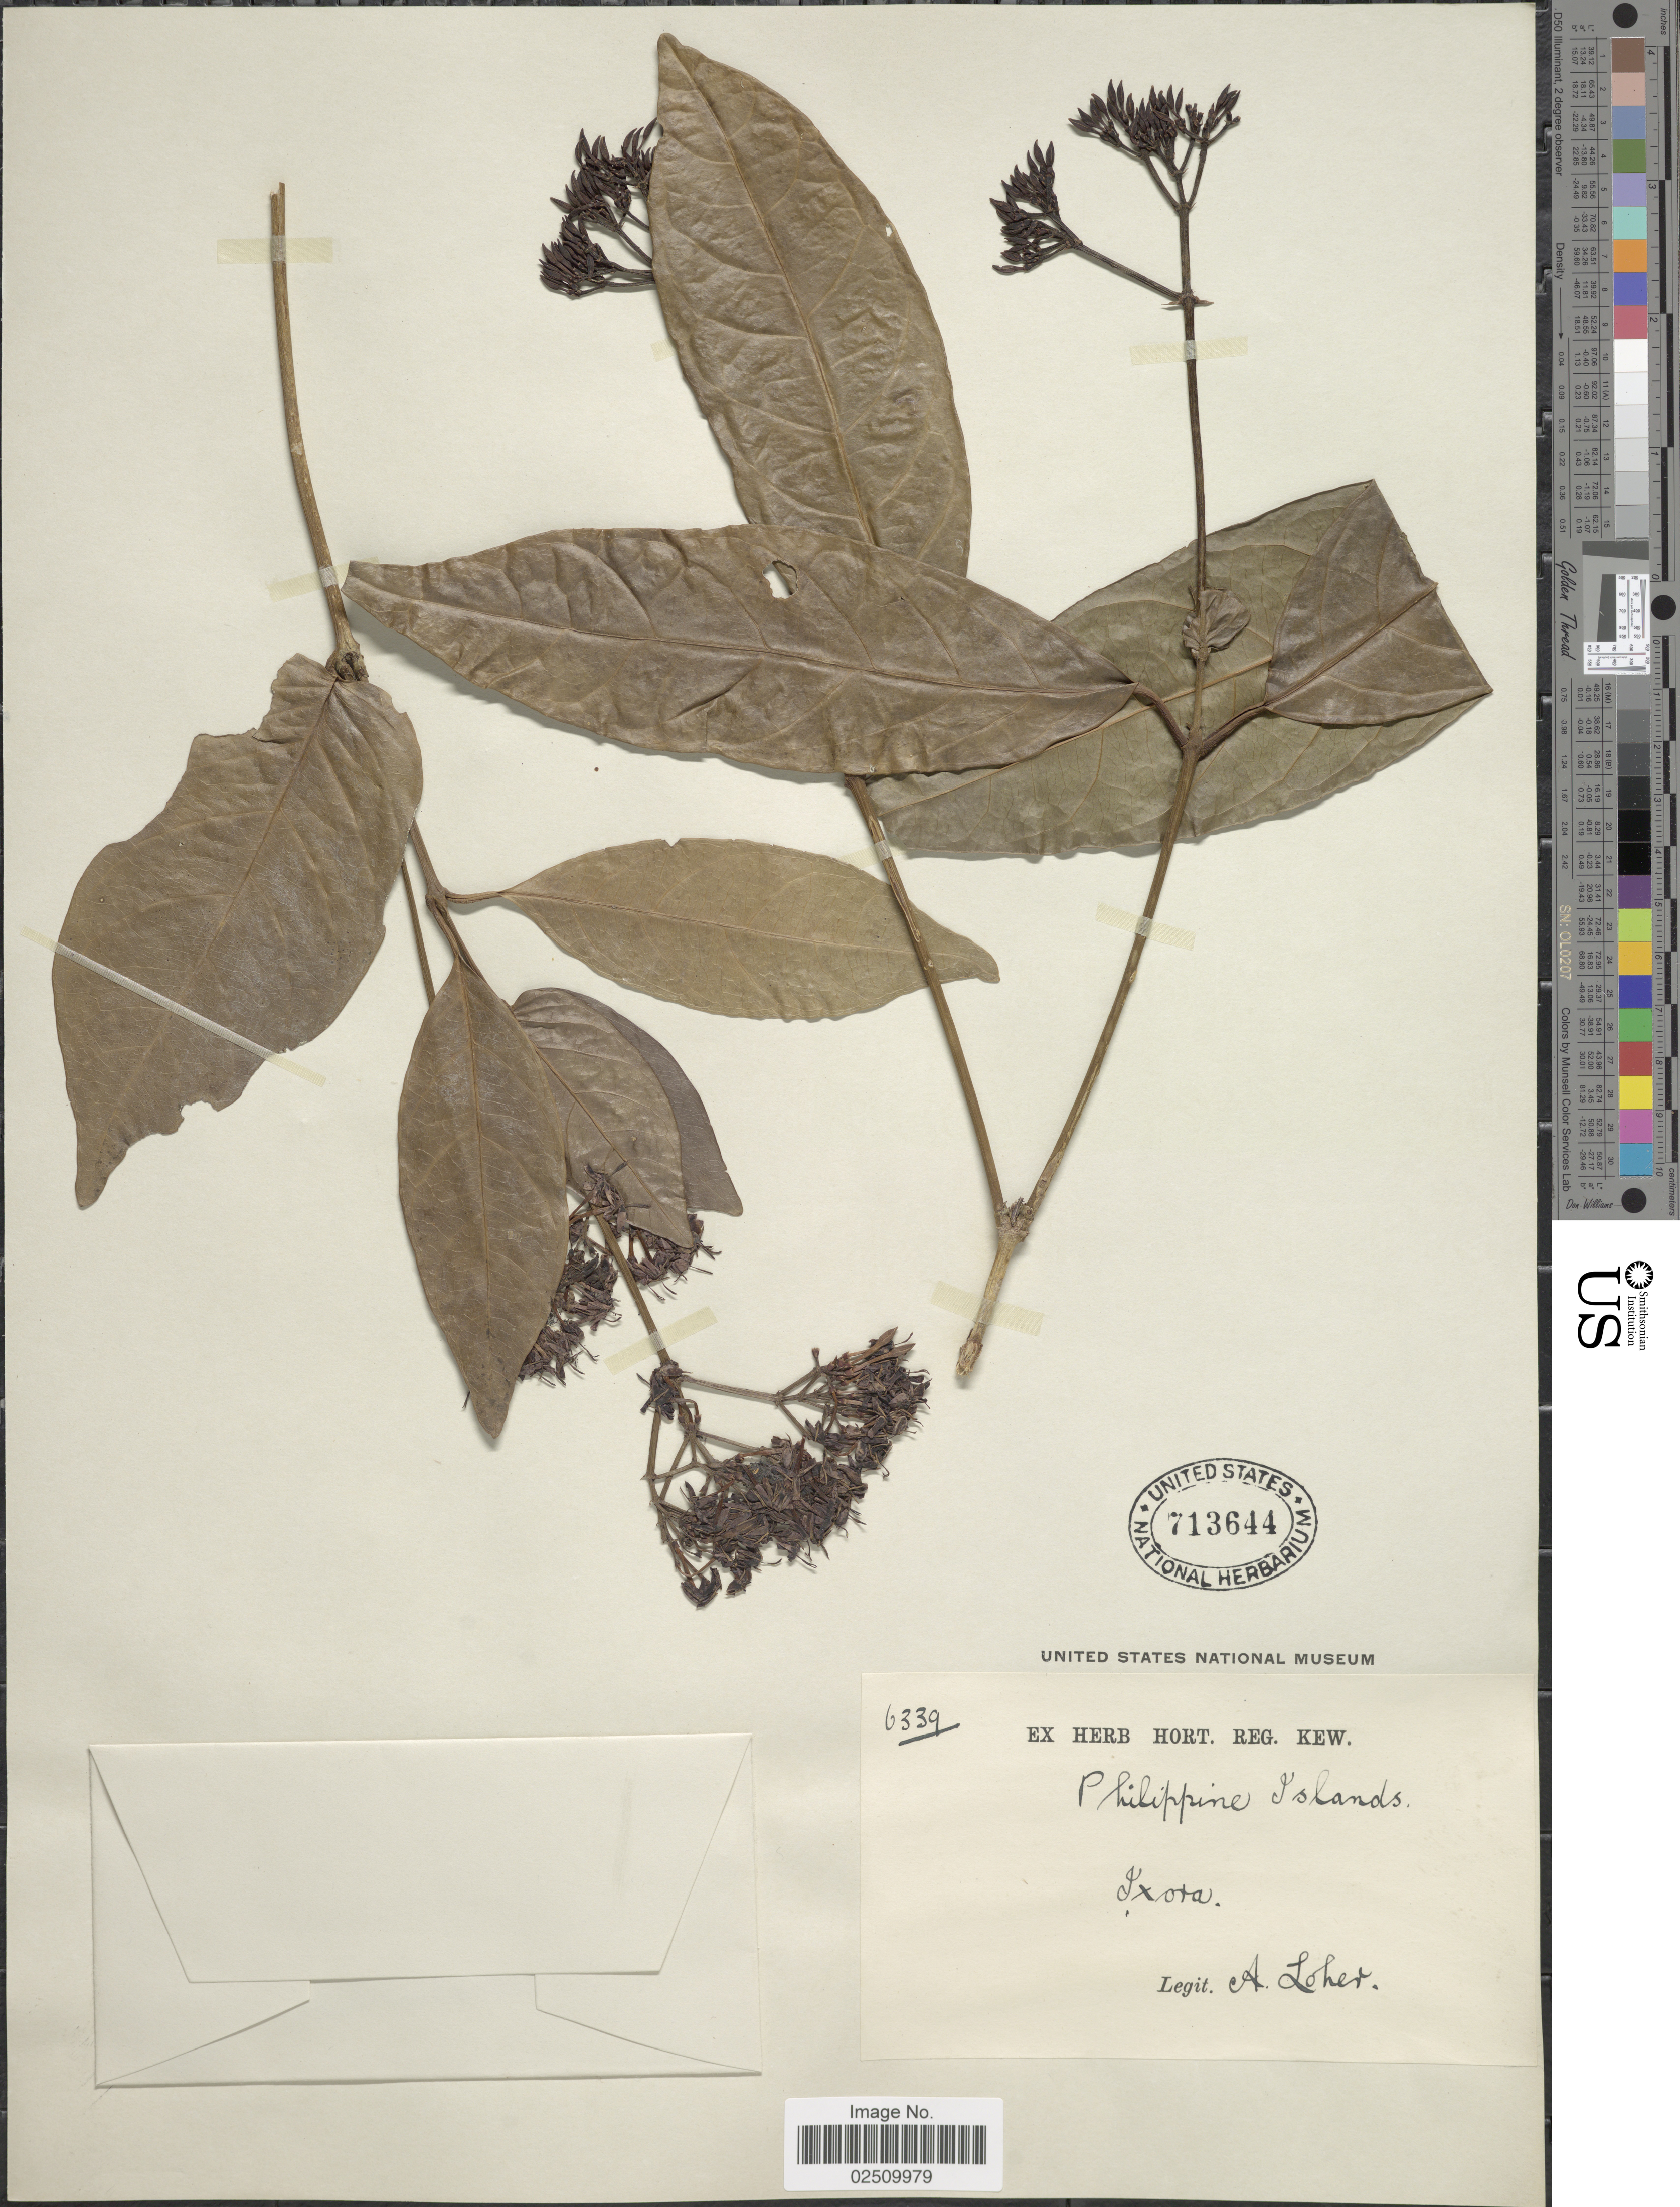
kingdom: Plantae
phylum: Tracheophyta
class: Magnoliopsida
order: Gentianales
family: Rubiaceae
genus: Ixora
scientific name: Ixora cumingiana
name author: S. Vidal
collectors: A. Loher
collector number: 6339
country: Philippines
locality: Ixora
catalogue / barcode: US 713644